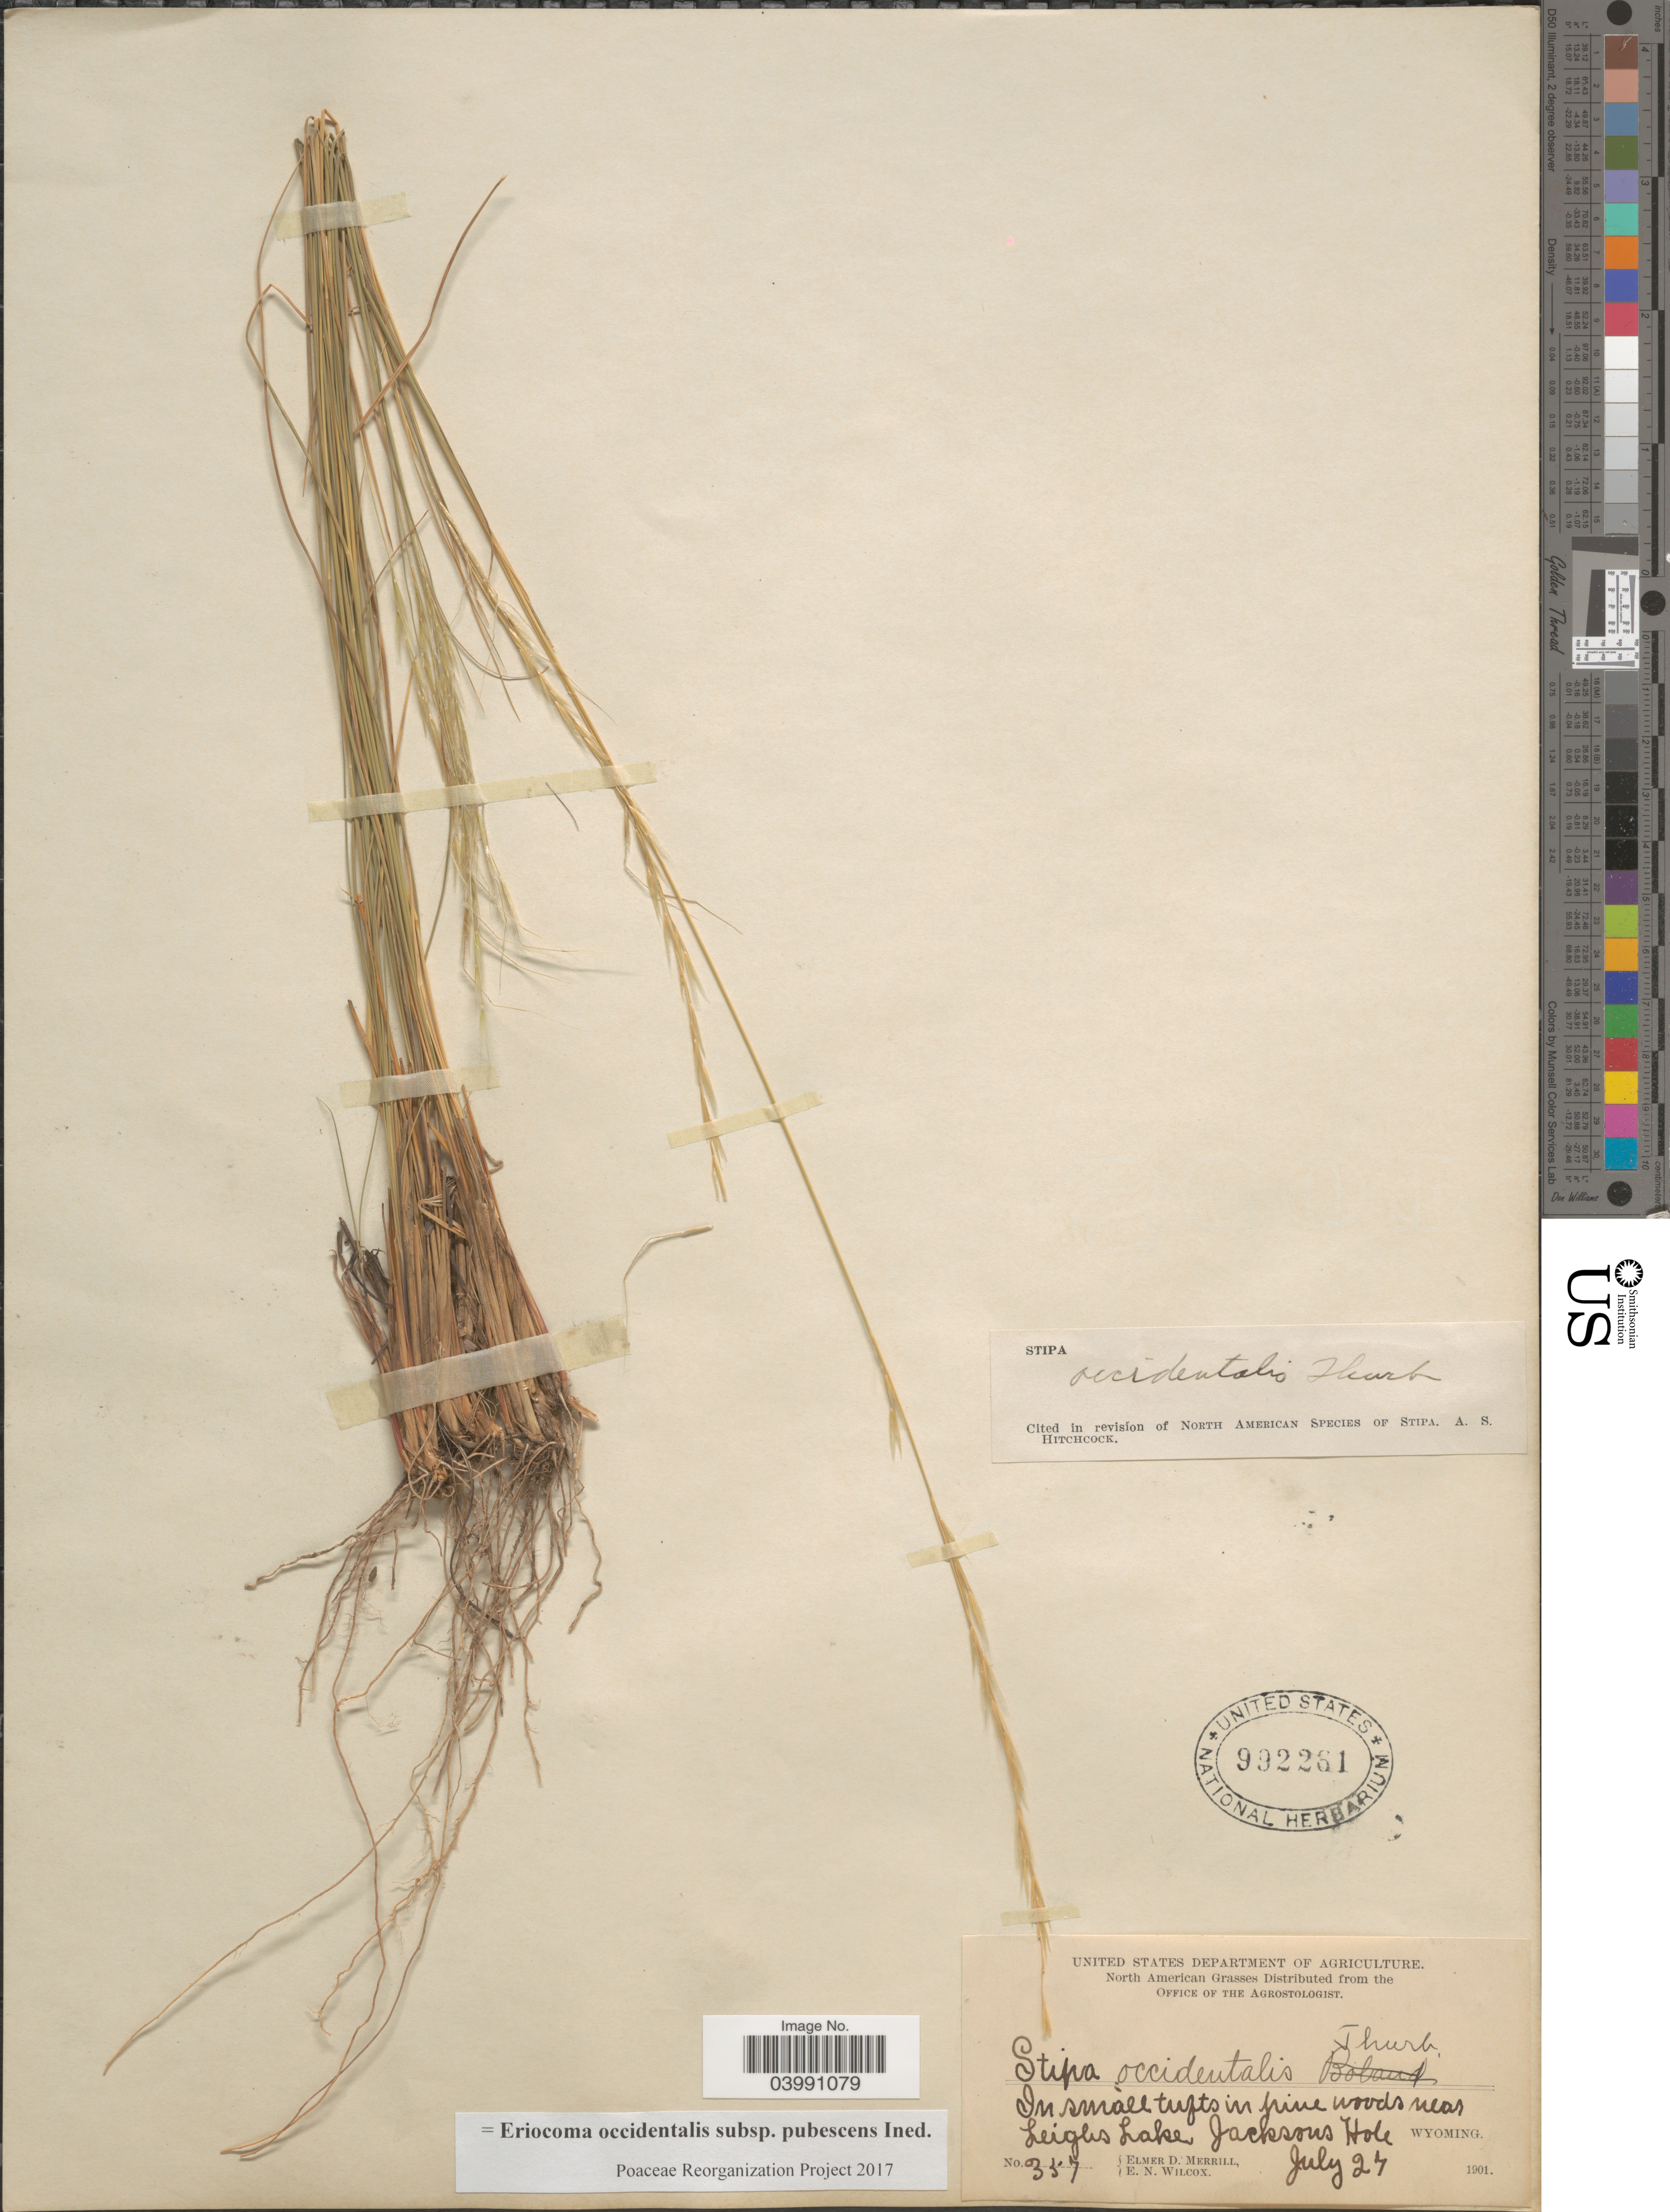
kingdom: Plantae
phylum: Tracheophyta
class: Liliopsida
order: Poales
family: Poaceae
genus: Eriocoma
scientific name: Eriocoma occidentalis subsp. pubescens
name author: (Vasey) Romasch.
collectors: E. D. Merrill & E. Wilcox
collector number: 357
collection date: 1901-07-27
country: United States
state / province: Wyoming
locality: Near Leighs Lake, Jacksons Hole.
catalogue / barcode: US 992261